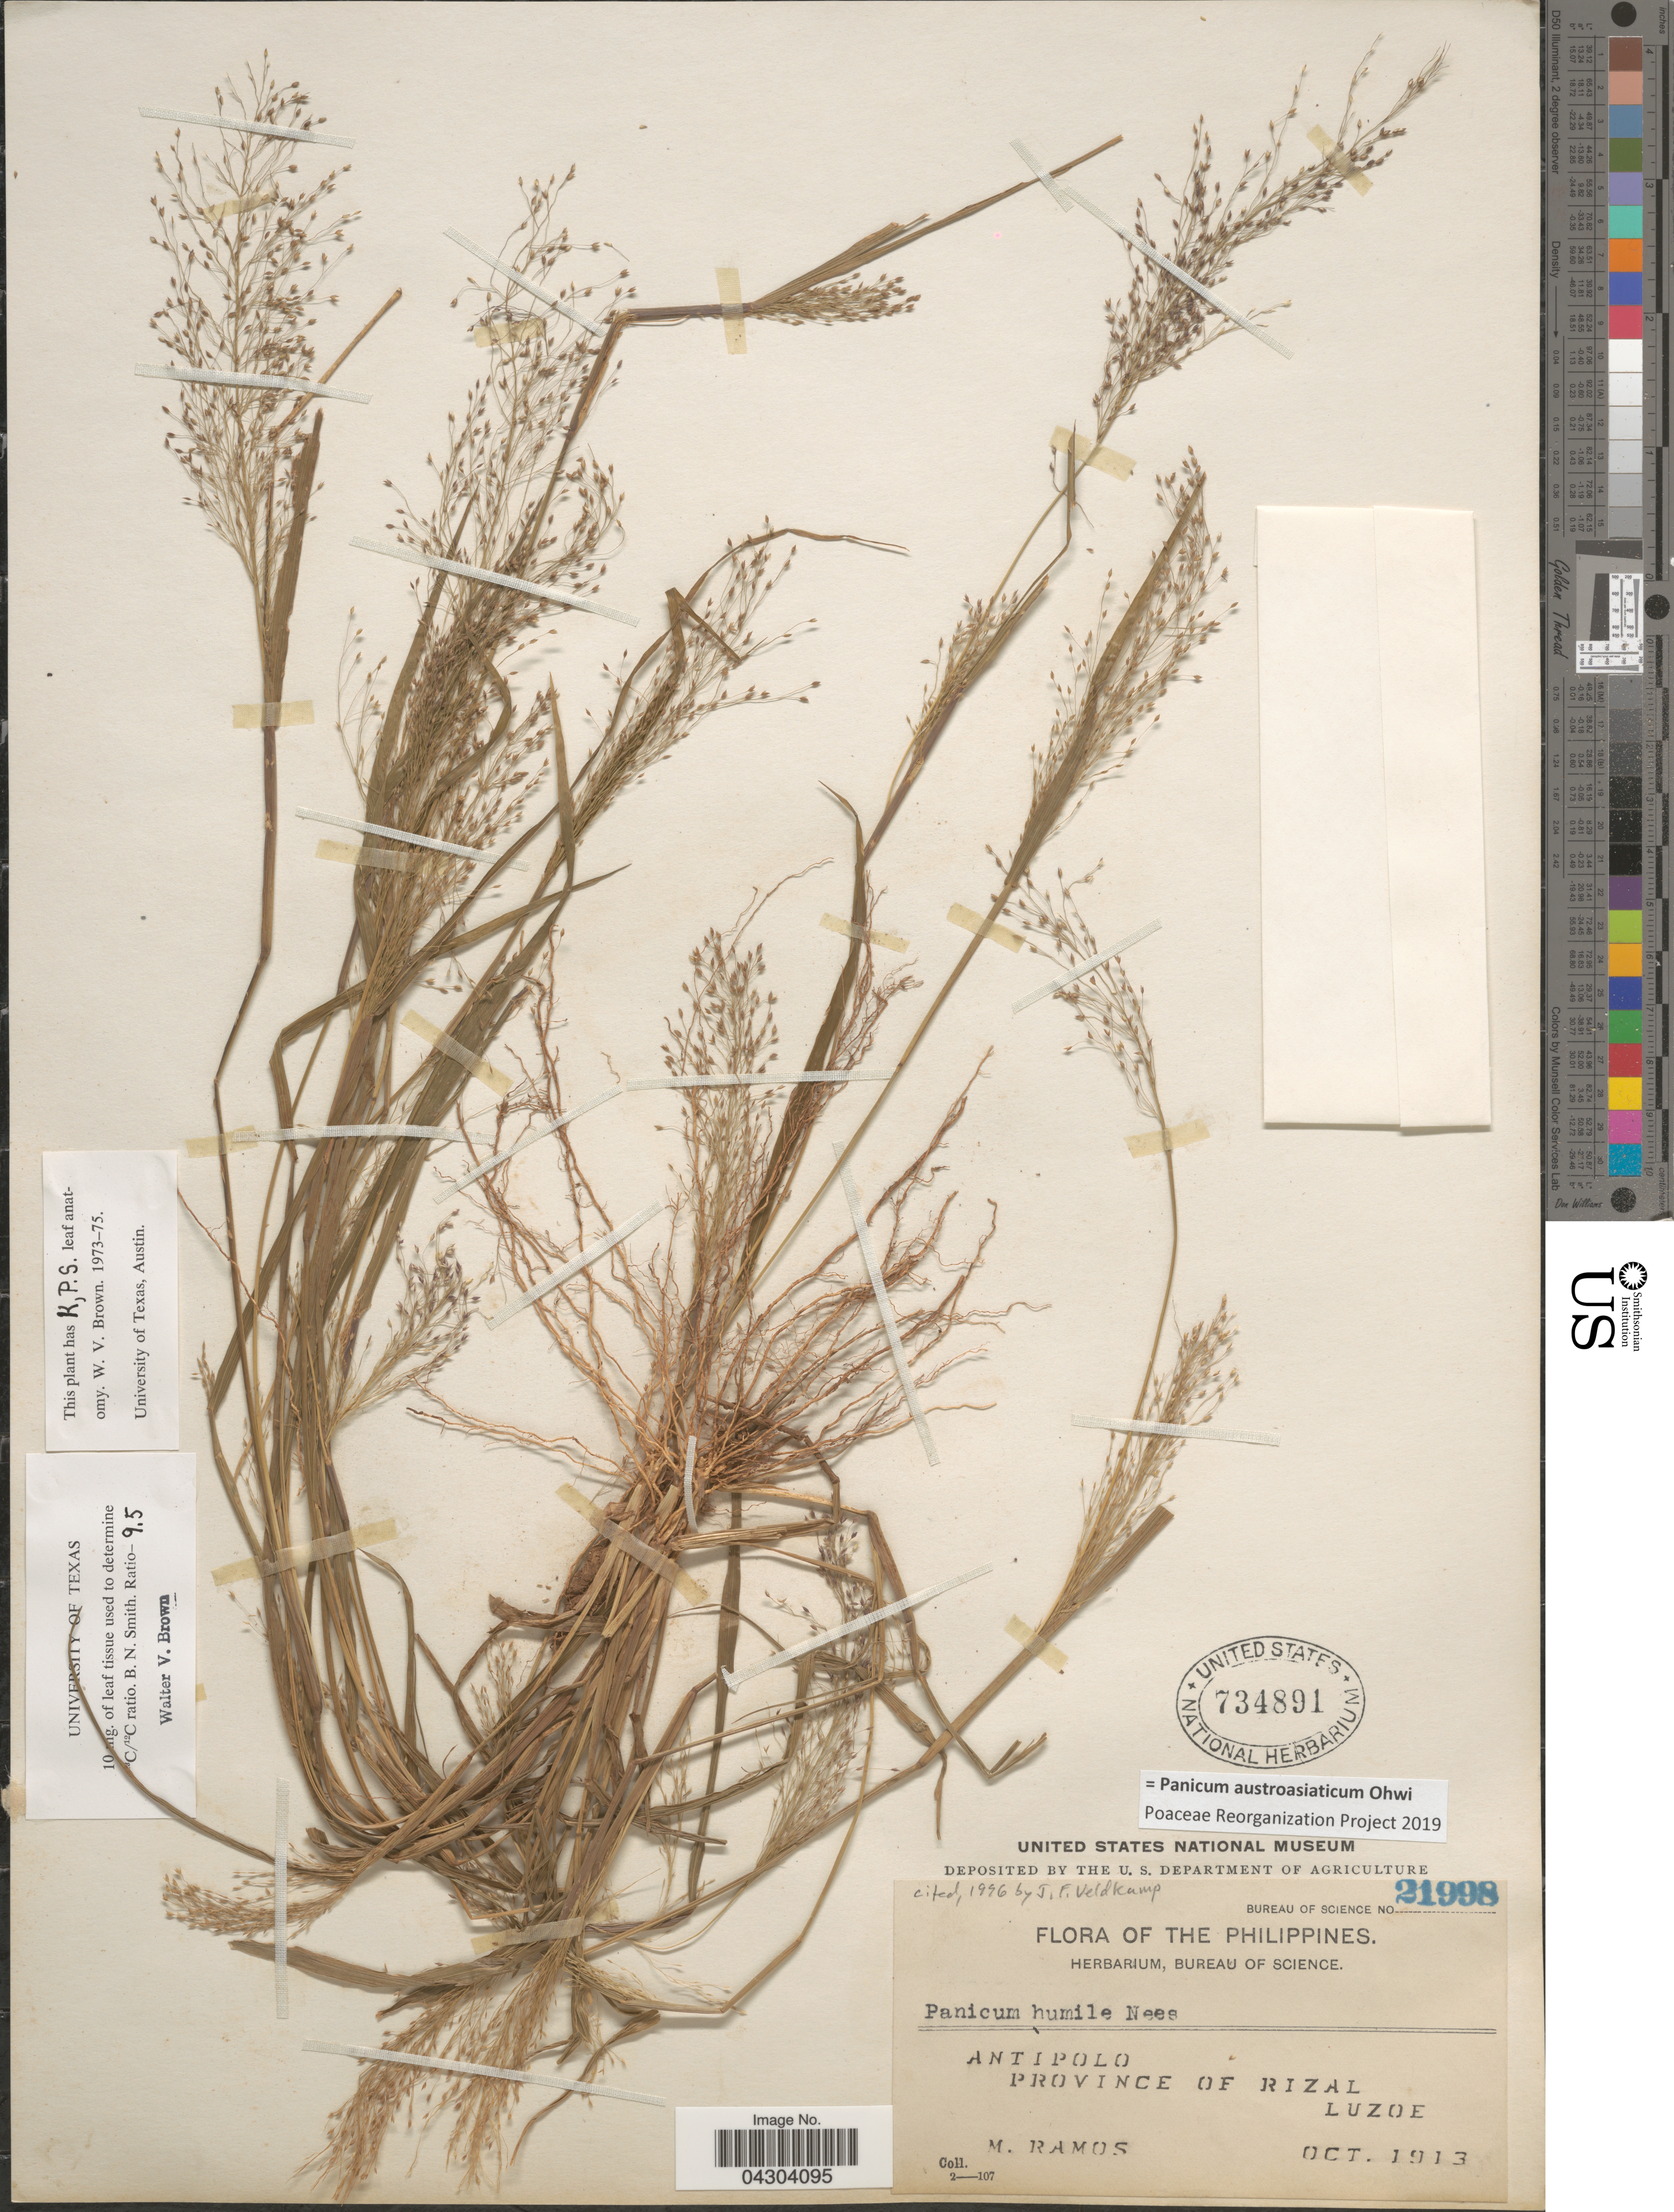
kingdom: Plantae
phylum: Tracheophyta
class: Liliopsida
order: Poales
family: Poaceae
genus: Panicum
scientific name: Panicum austroasiaticum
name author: Ohwi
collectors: M. Ramos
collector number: Bureau of Science 21998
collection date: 1913-10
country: Philippines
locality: Antipolo. Province of Rizal. Luzon.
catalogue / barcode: US 734891